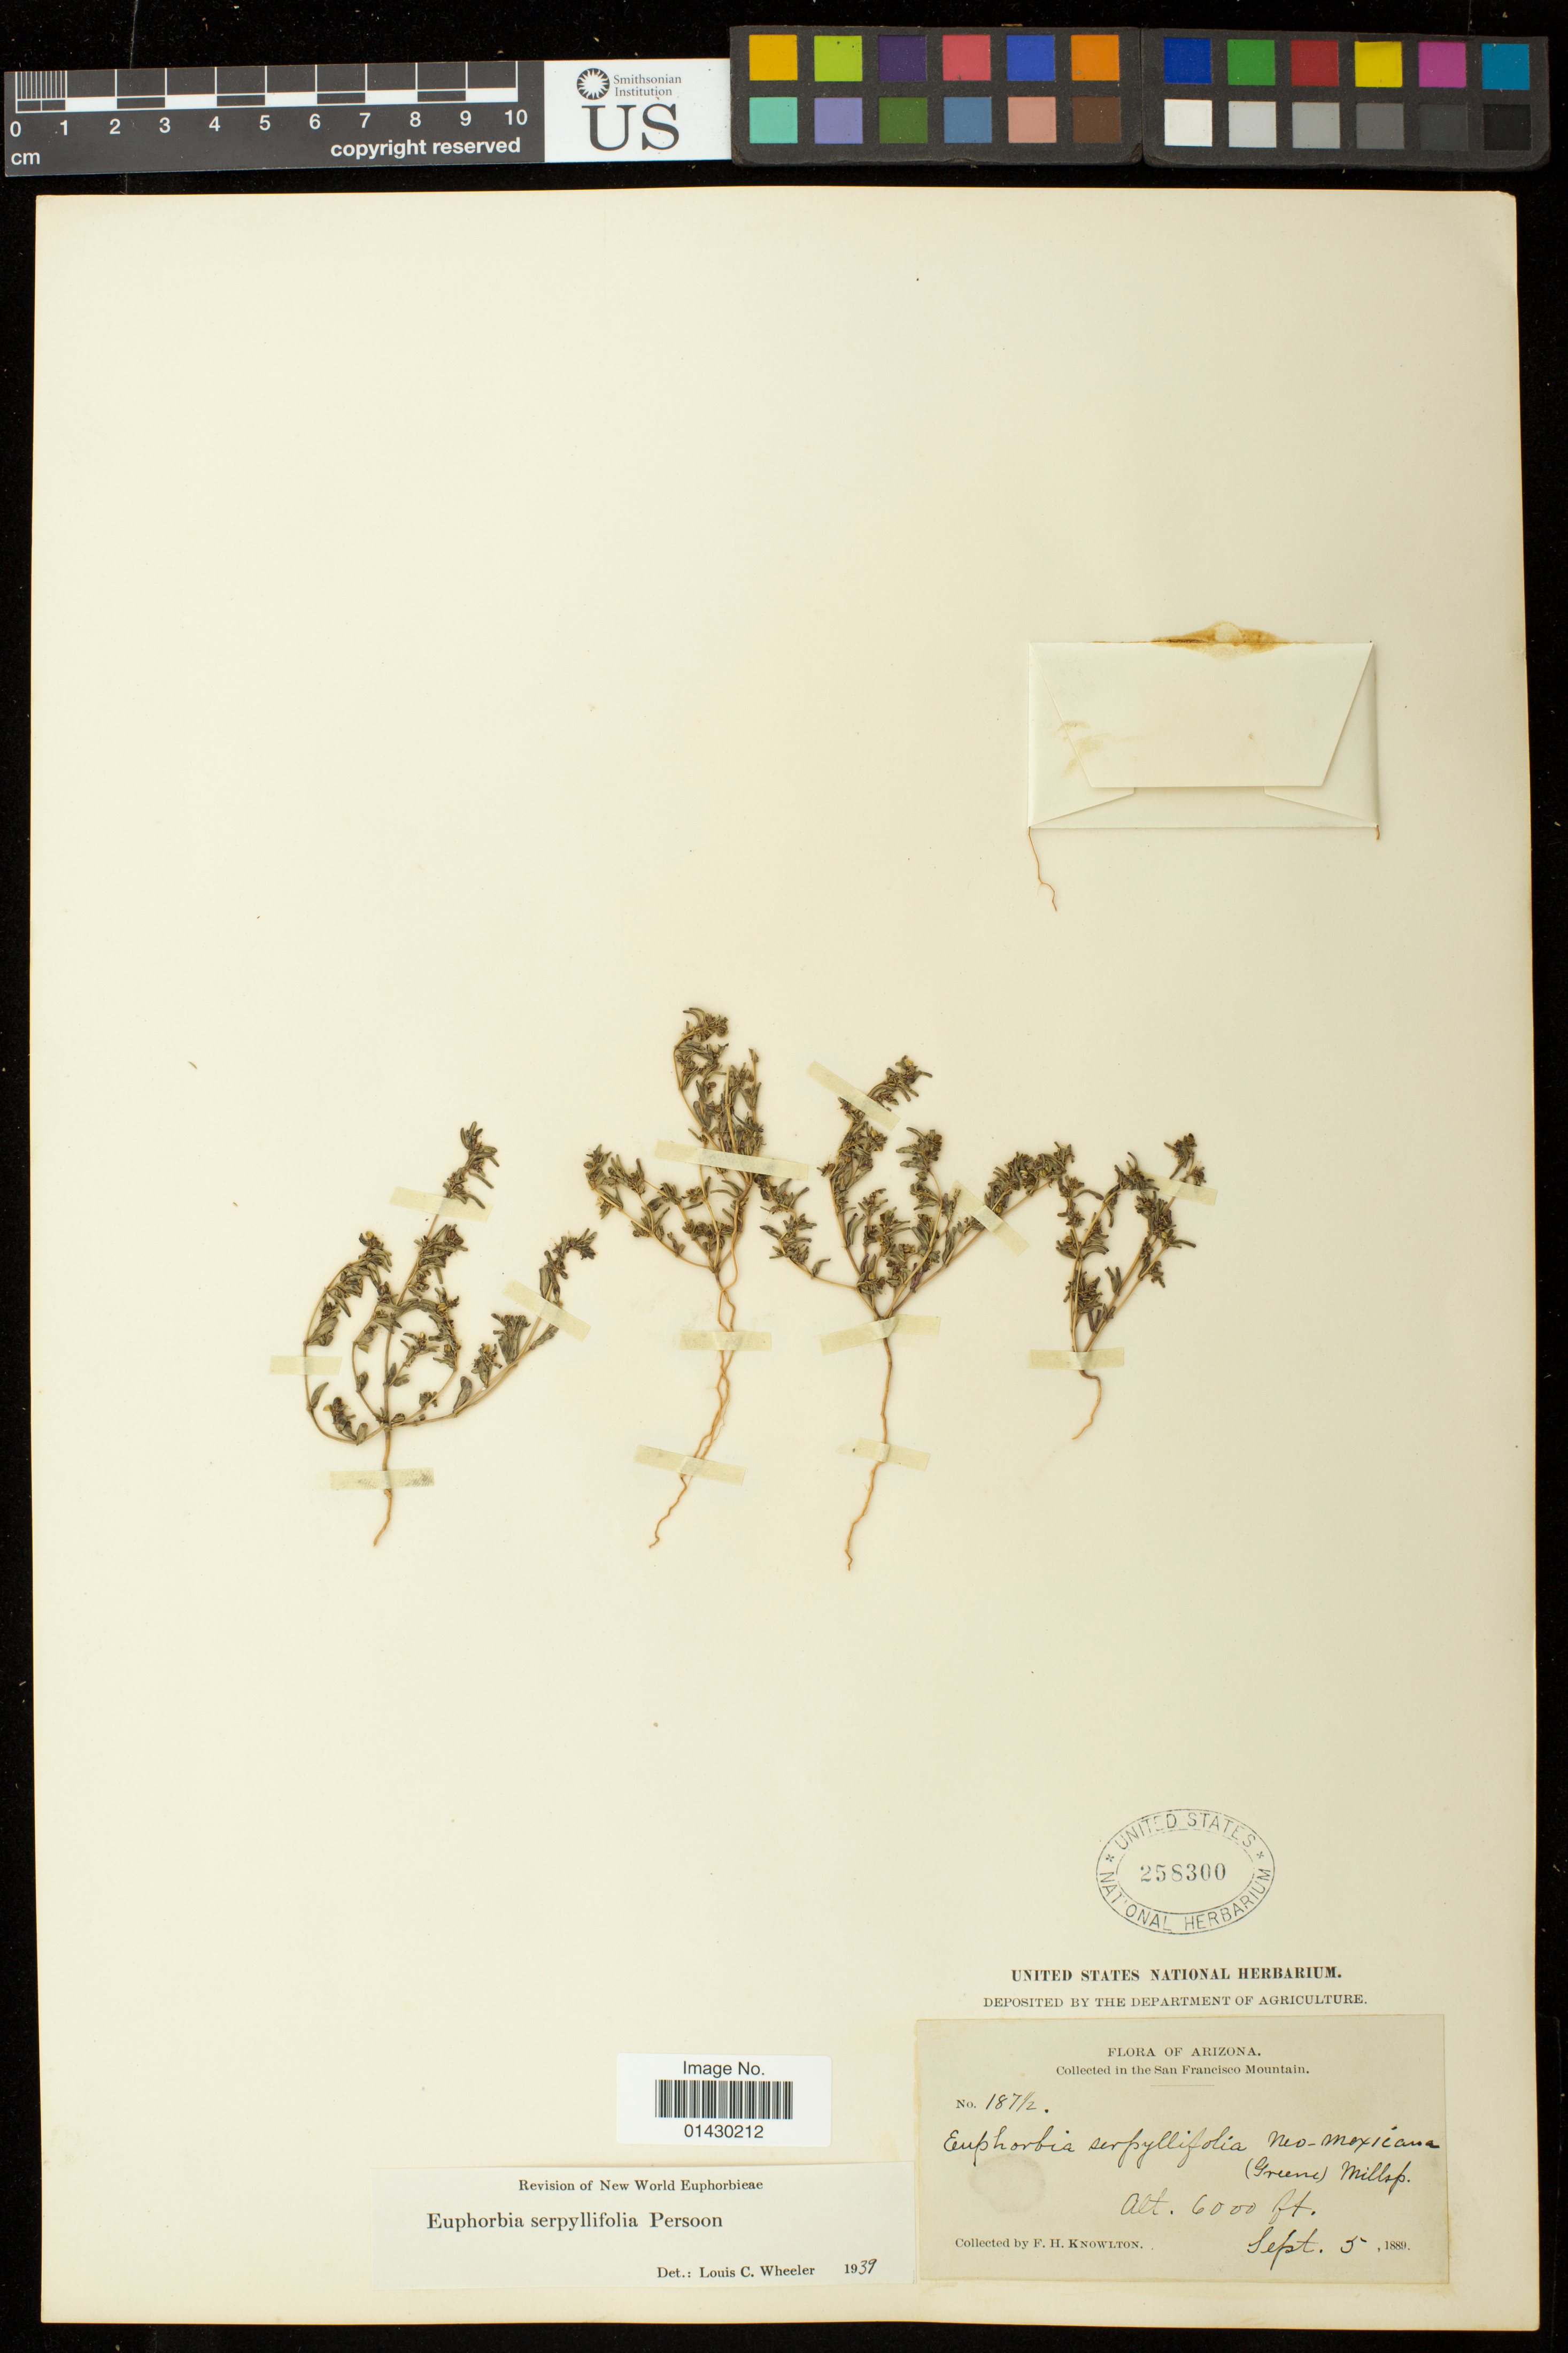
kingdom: Plantae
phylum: Tracheophyta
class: Magnoliopsida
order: Malpighiales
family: Euphorbiaceae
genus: Euphorbia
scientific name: Euphorbia serpillifolia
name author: Pers.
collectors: F. H. Knowlton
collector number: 187 1/2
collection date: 1889-09-05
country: United States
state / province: Arizona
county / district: Coconino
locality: San Francisco Mountain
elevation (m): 1829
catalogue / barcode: US 258300